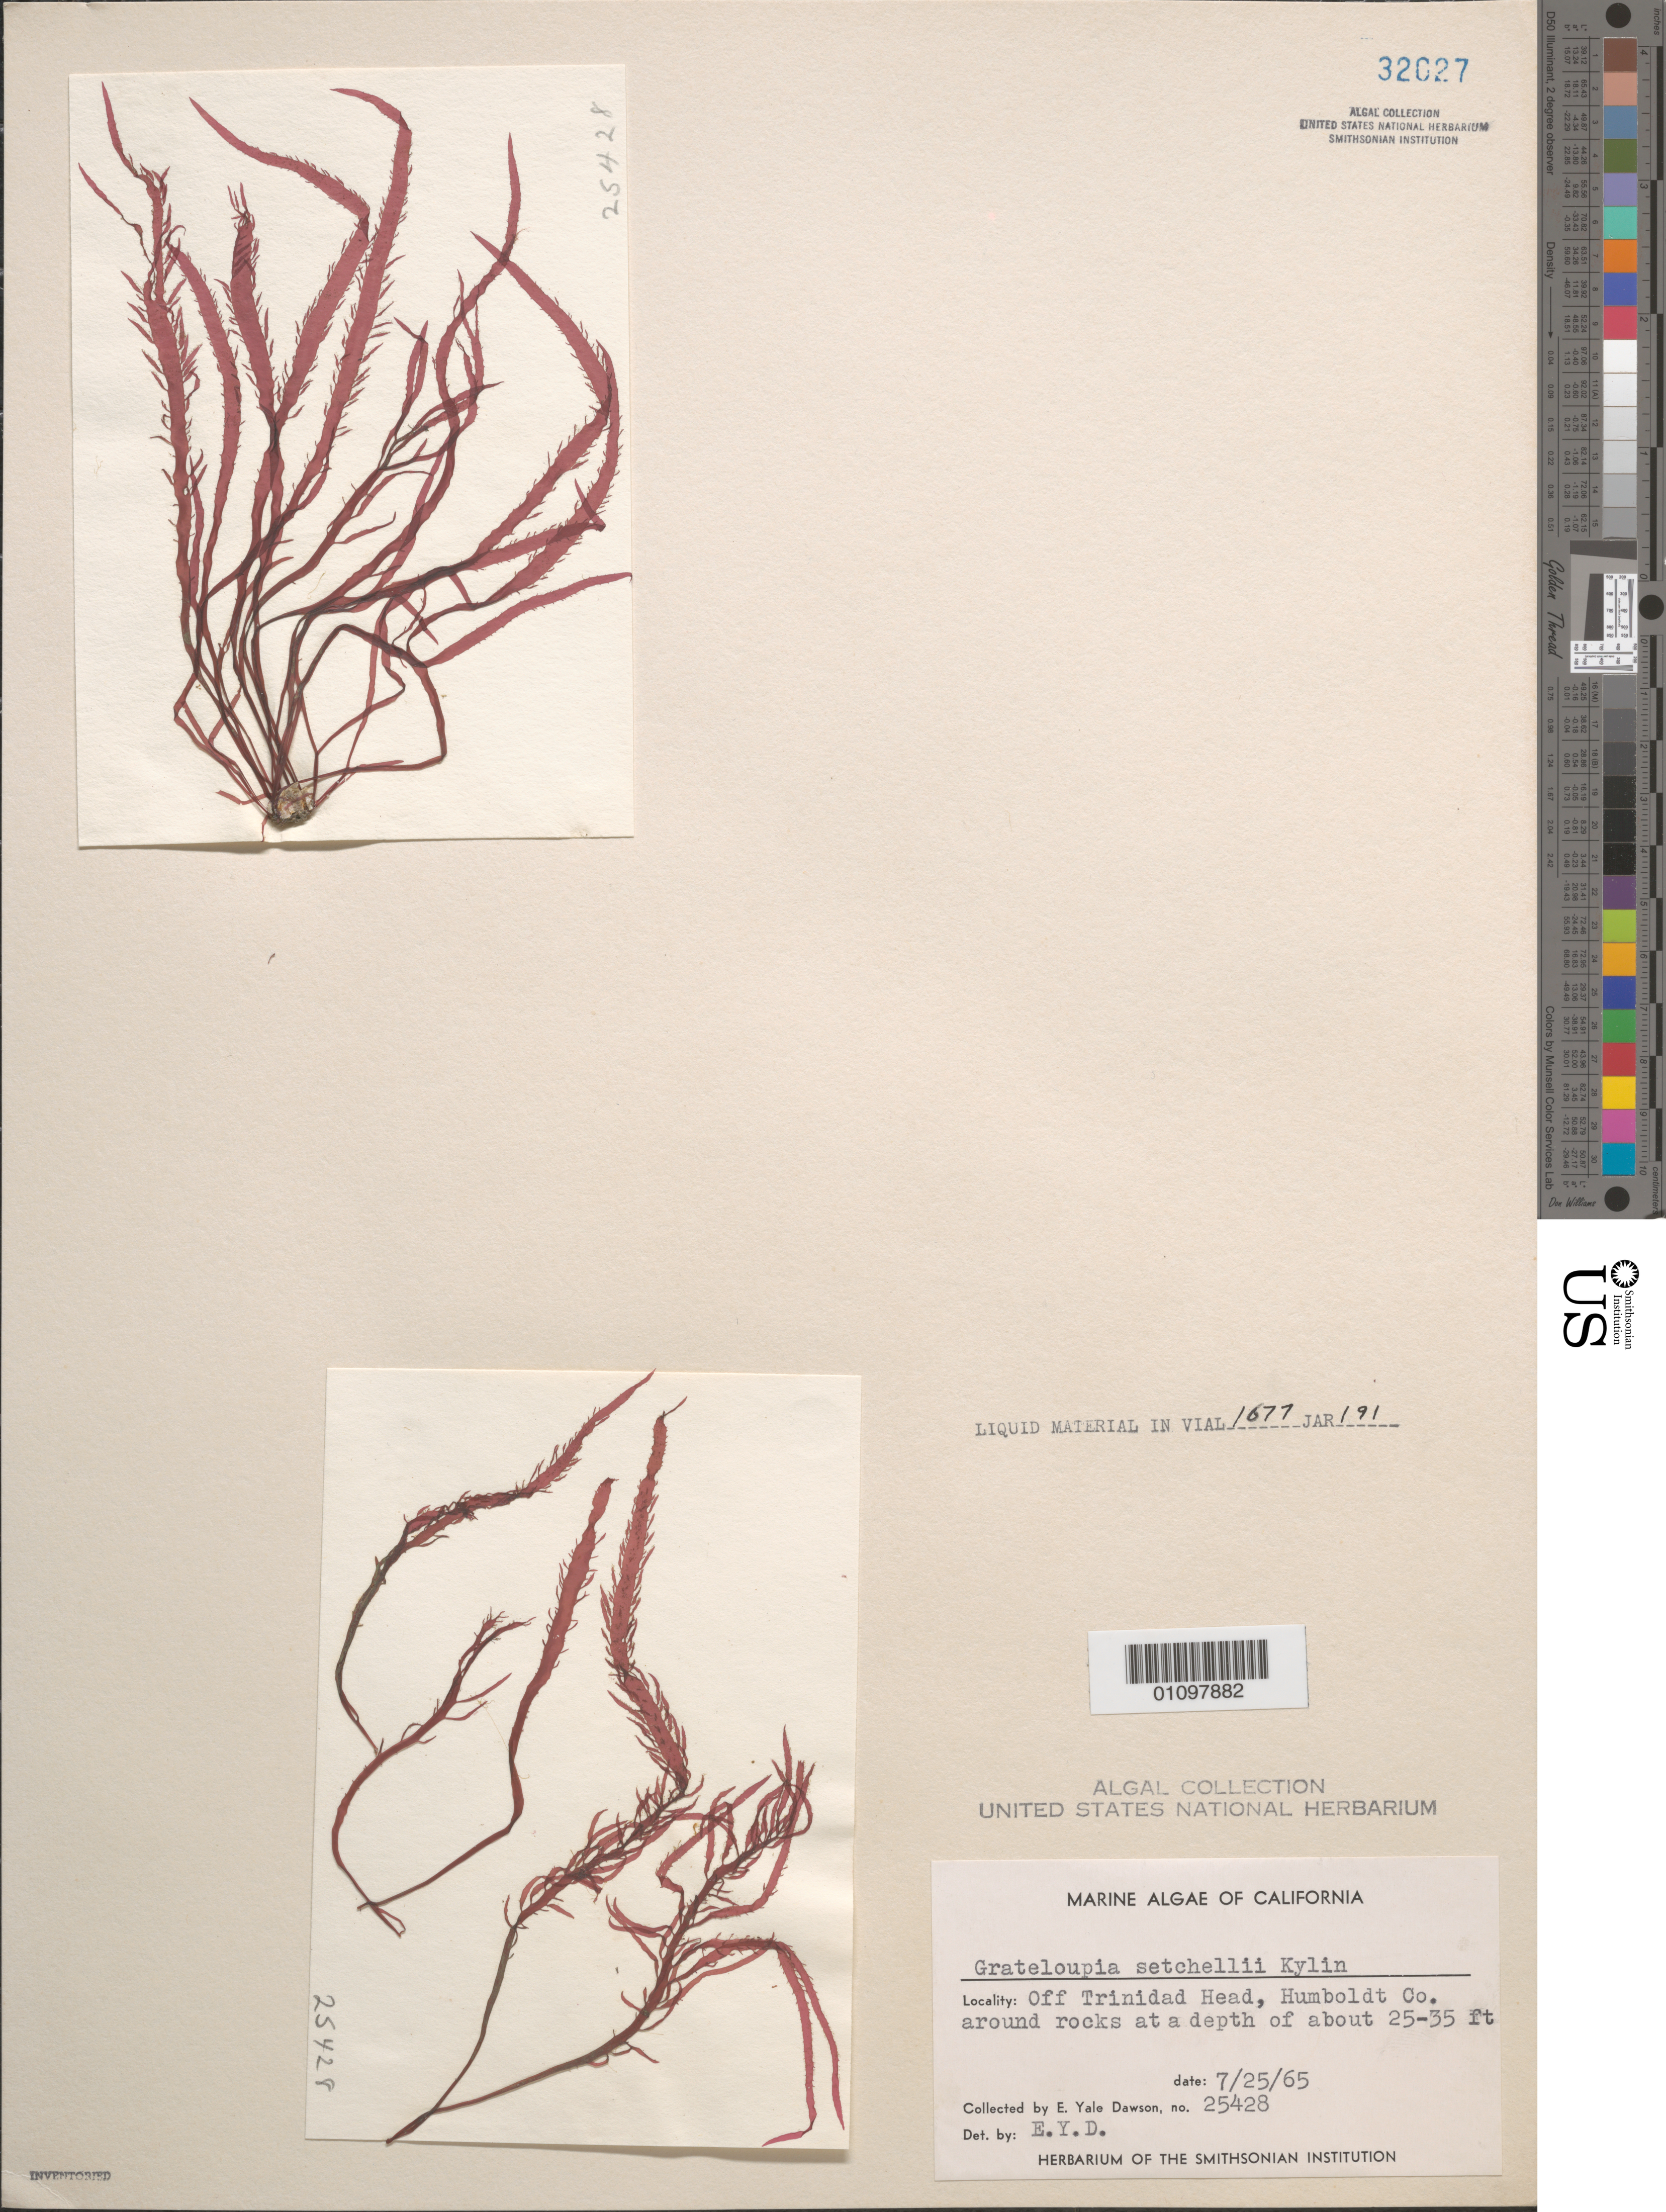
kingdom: Plantae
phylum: Rhodophyta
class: Florideophyceae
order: Halymeniales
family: Halymeniaceae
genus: Norrissia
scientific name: Norrissia setchellii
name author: (Kylin) M.S. Balakrishnan in Desikachary & Raja Rao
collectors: E. Y. Dawson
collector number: EYD 25428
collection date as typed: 25 Jul 1965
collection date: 1965-07-25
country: United States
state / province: California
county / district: Humboldt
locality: Off Trinidad Head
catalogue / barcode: US 32027